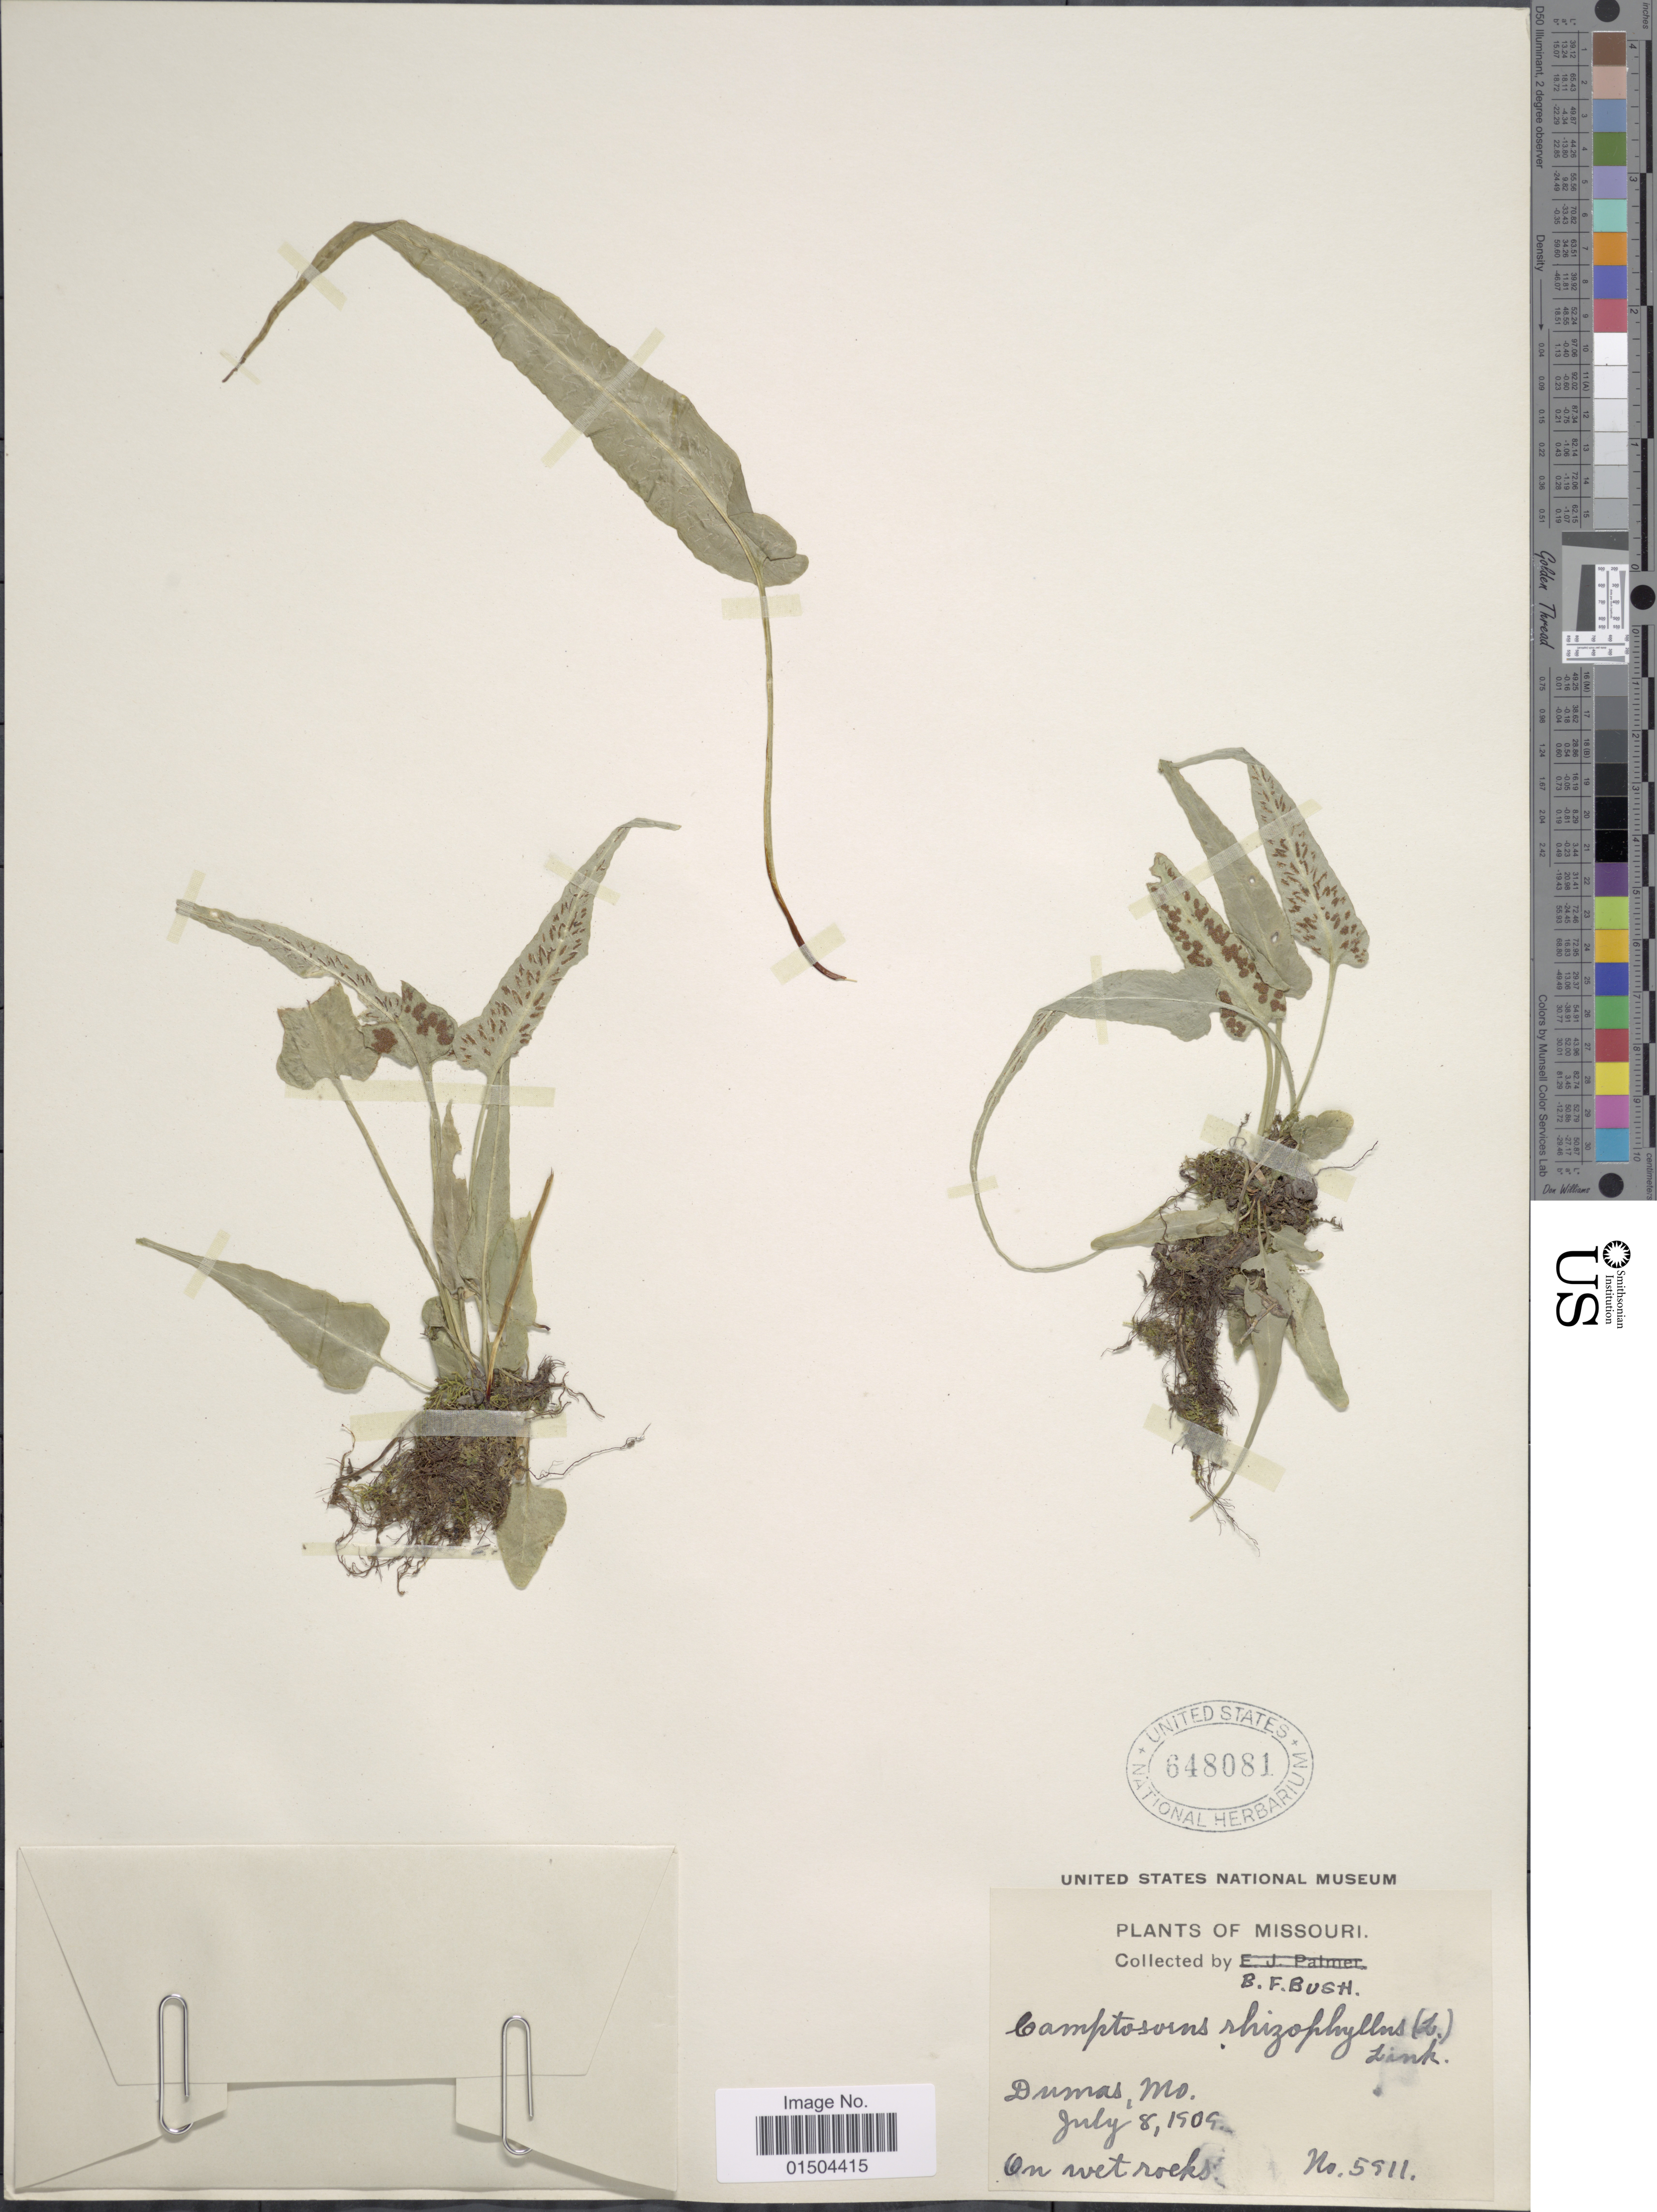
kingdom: Plantae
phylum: Tracheophyta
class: Polypodiopsida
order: Polypodiales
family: Aspleniaceae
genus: Asplenium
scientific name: Asplenium rhizophyllum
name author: L.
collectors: B. F. Bush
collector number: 5911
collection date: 1909-07-08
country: United States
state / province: Missouri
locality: Dumas.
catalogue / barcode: US 648081